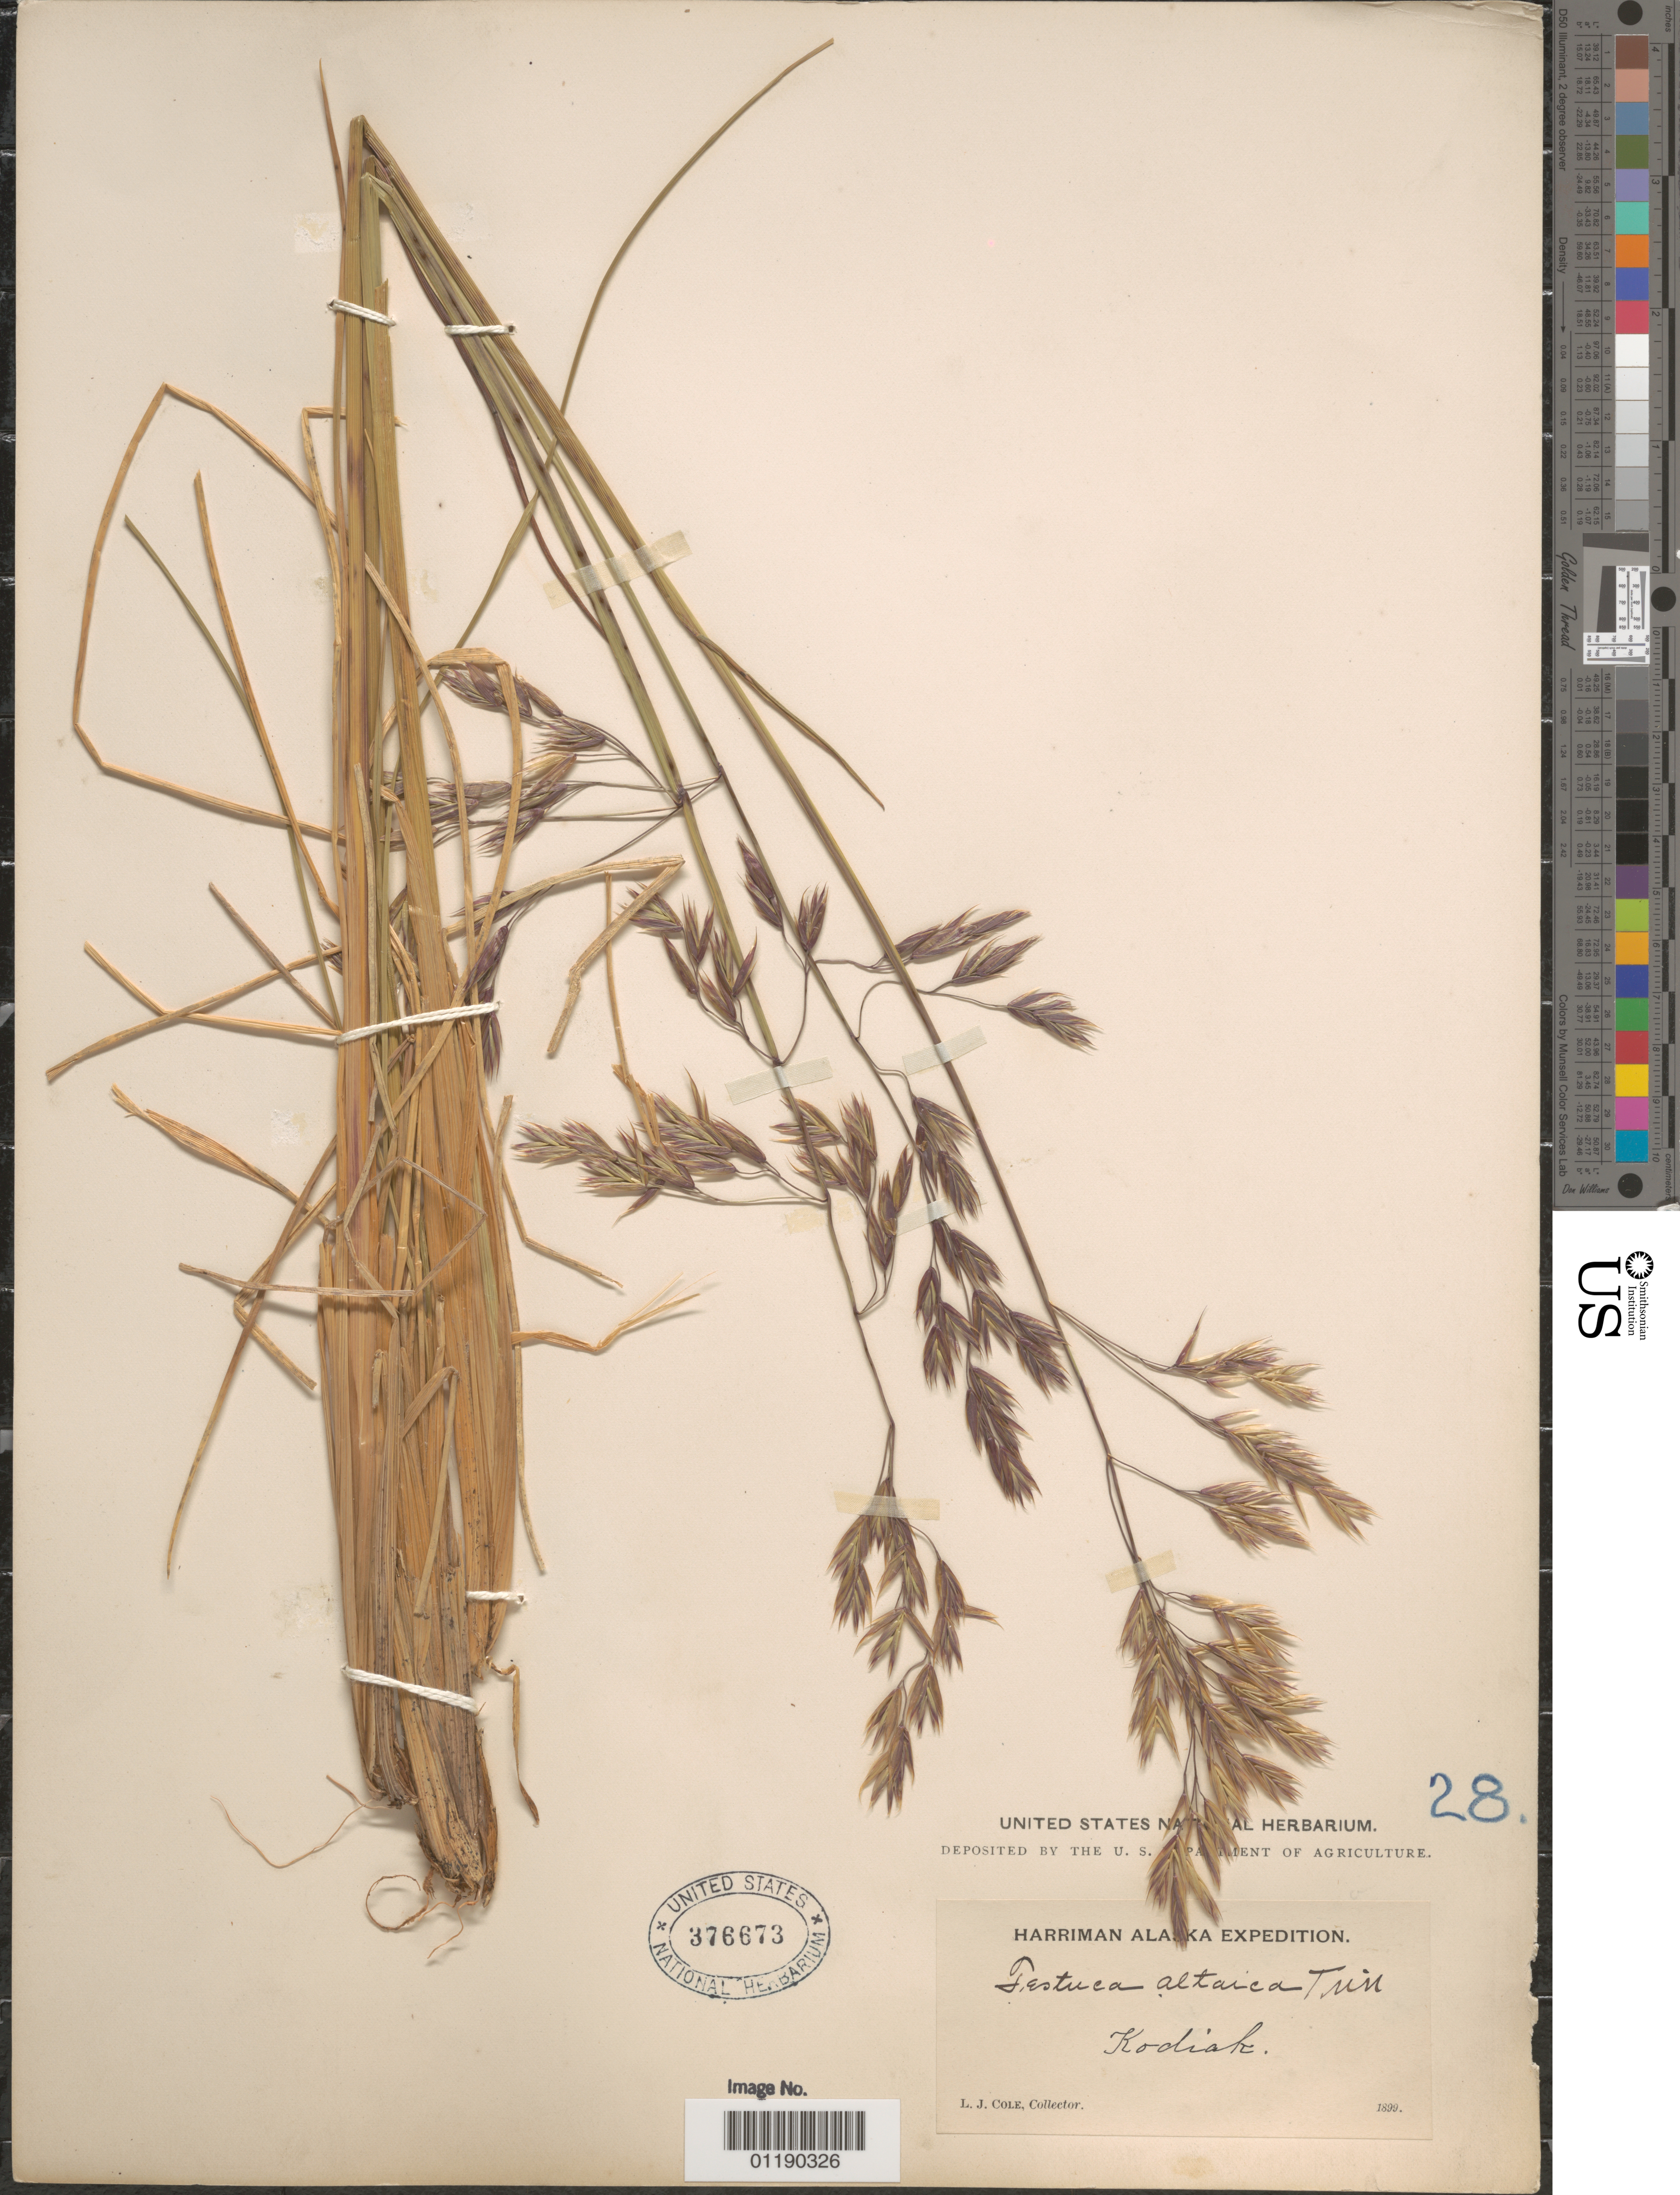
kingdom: Plantae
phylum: Tracheophyta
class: Liliopsida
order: Poales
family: Poaceae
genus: Festuca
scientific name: Festuca altaica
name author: Trin.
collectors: L. Cole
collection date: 1899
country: United States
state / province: Alaska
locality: Kodiak.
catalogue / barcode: US 376673